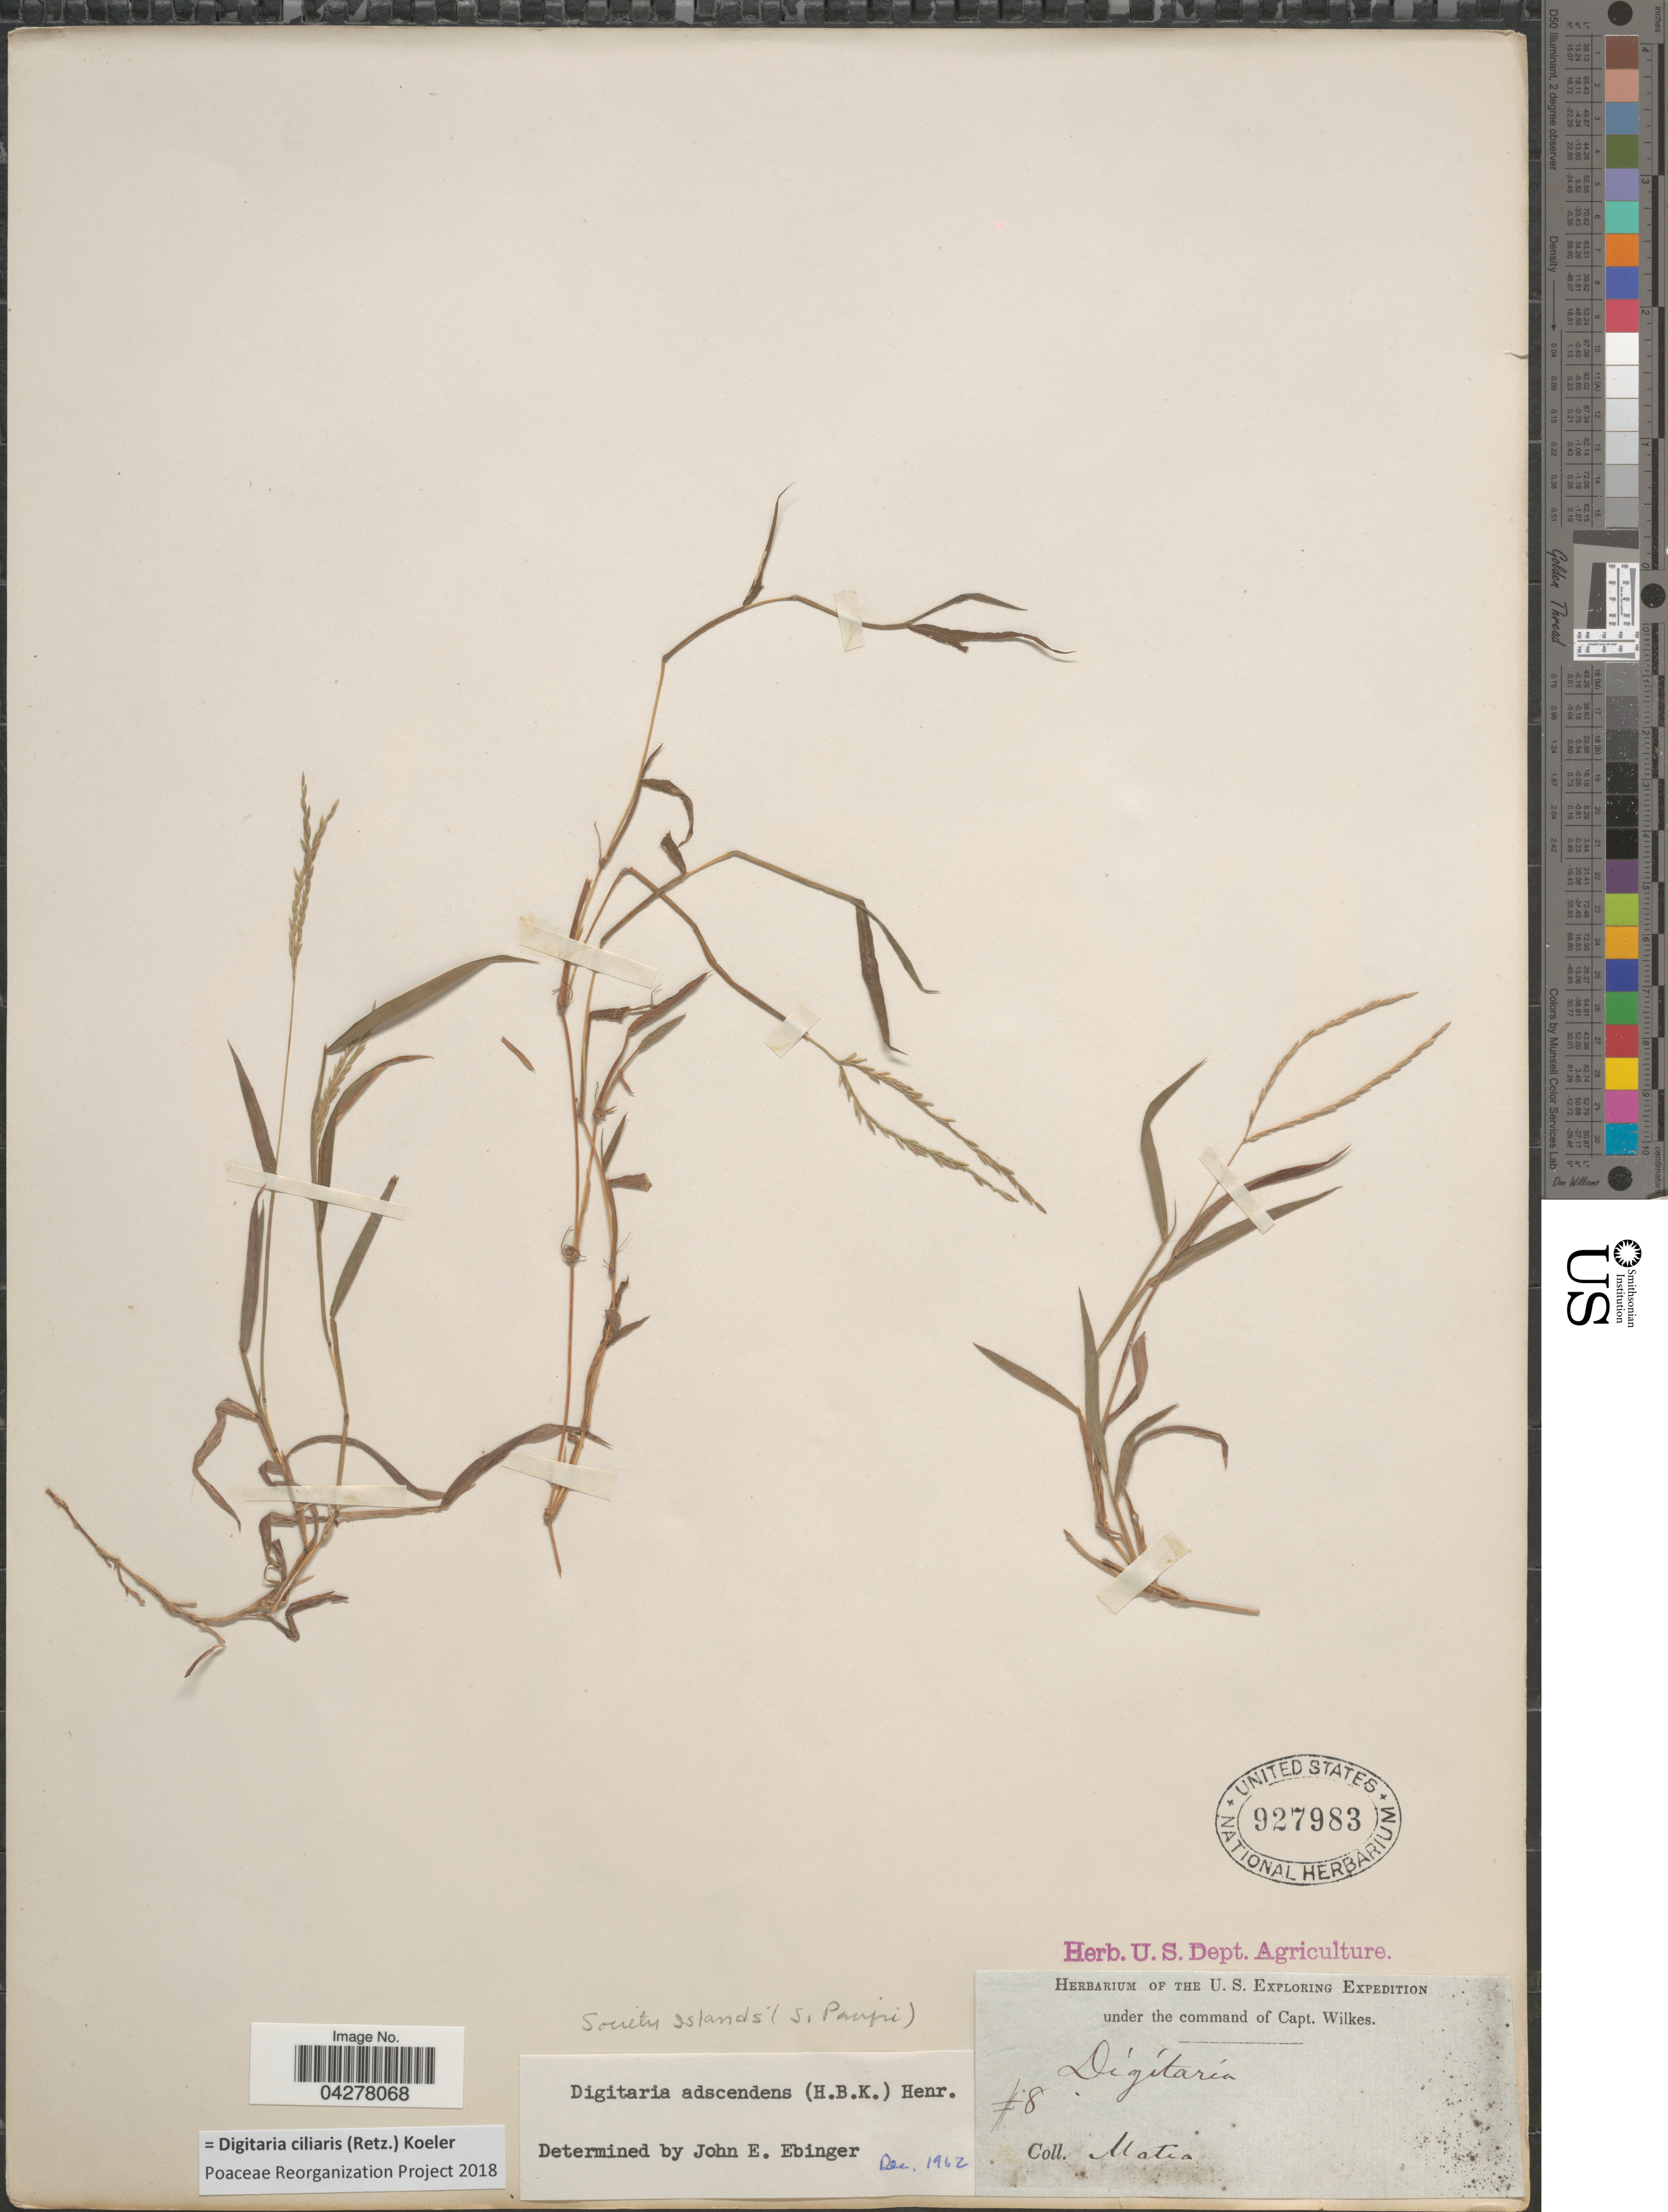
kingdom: Plantae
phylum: Tracheophyta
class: Liliopsida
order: Poales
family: Poaceae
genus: Digitaria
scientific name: Digitaria ciliaris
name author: (Retz.) Koeler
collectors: Matia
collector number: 8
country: French Polynesia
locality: The U. S. Exploring Expedition. Society Islands' ( S. Pacific).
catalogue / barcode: US 927983